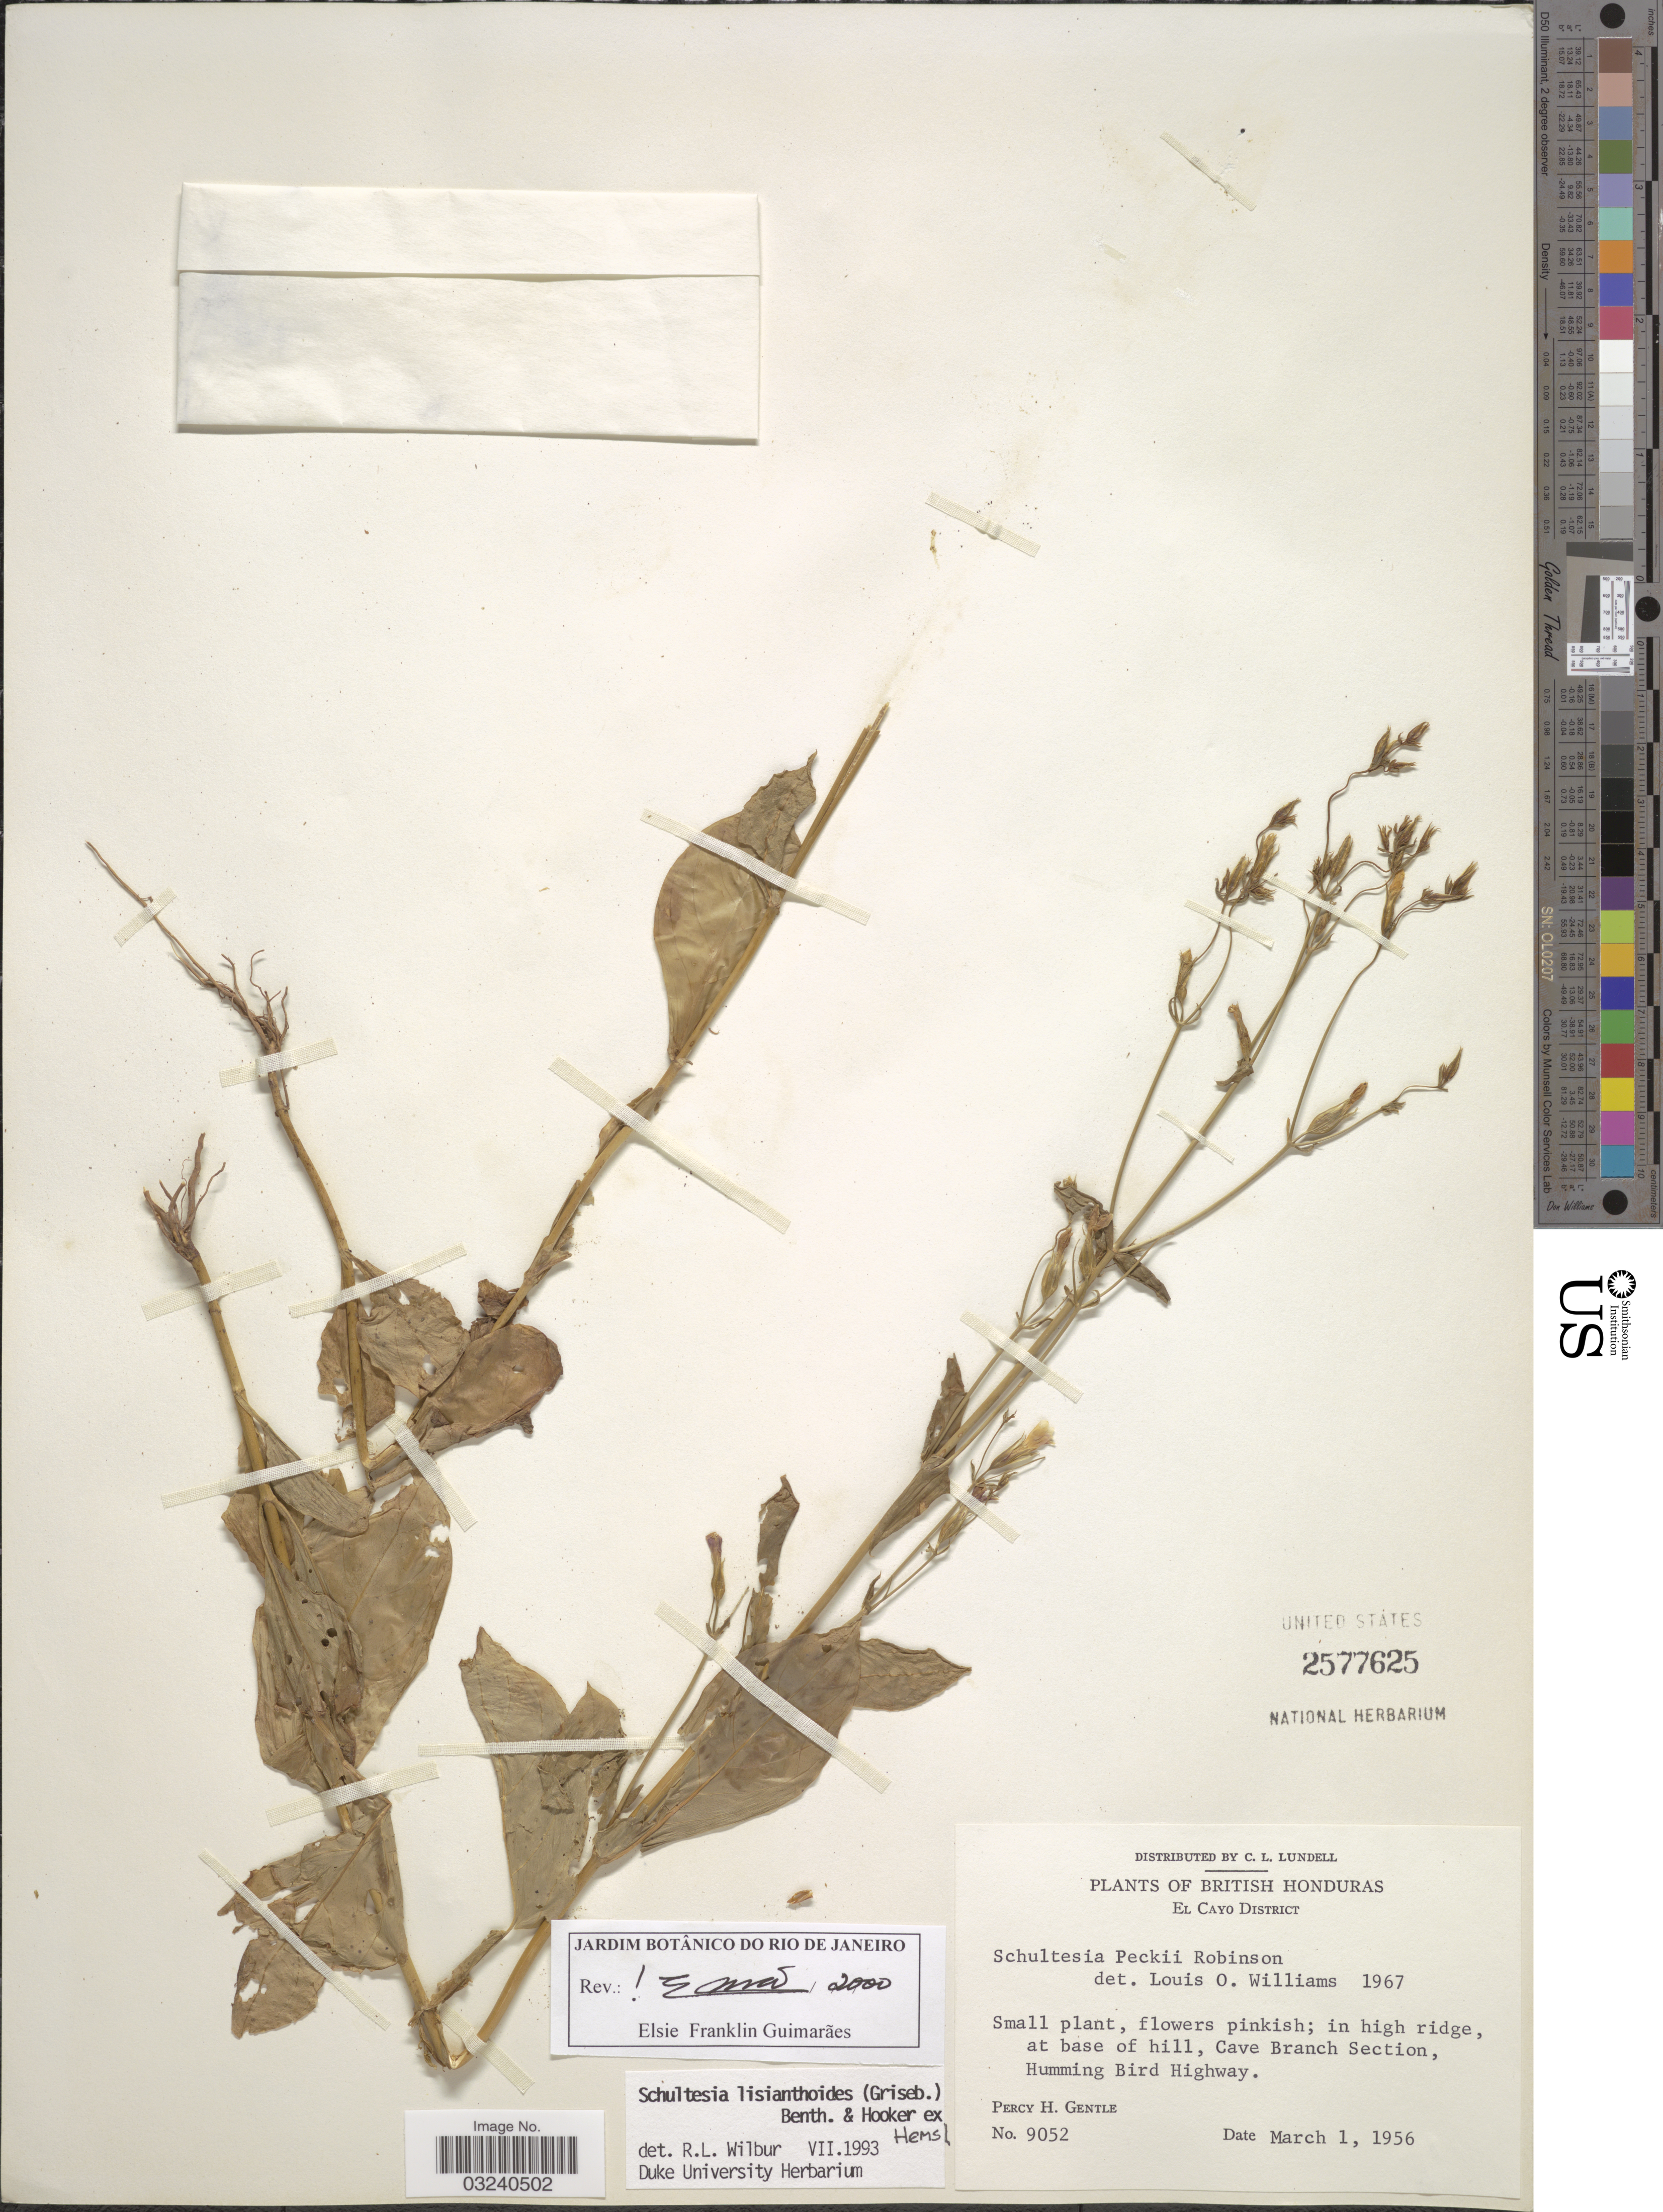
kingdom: Plantae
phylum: Tracheophyta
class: Magnoliopsida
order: Gentianales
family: Gentianaceae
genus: Schultesia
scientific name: Schultesia lisianthoides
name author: (Griseb.) Benth. & Hook. f. ex Hemsl.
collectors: P. H. Gentle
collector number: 9052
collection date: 1956-03-01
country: Belize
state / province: Cayo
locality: British Honduras. El Cayo District. In high ridge, at base of hill, Cave Branch Section, Humming Bird Highway.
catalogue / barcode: US 2577625